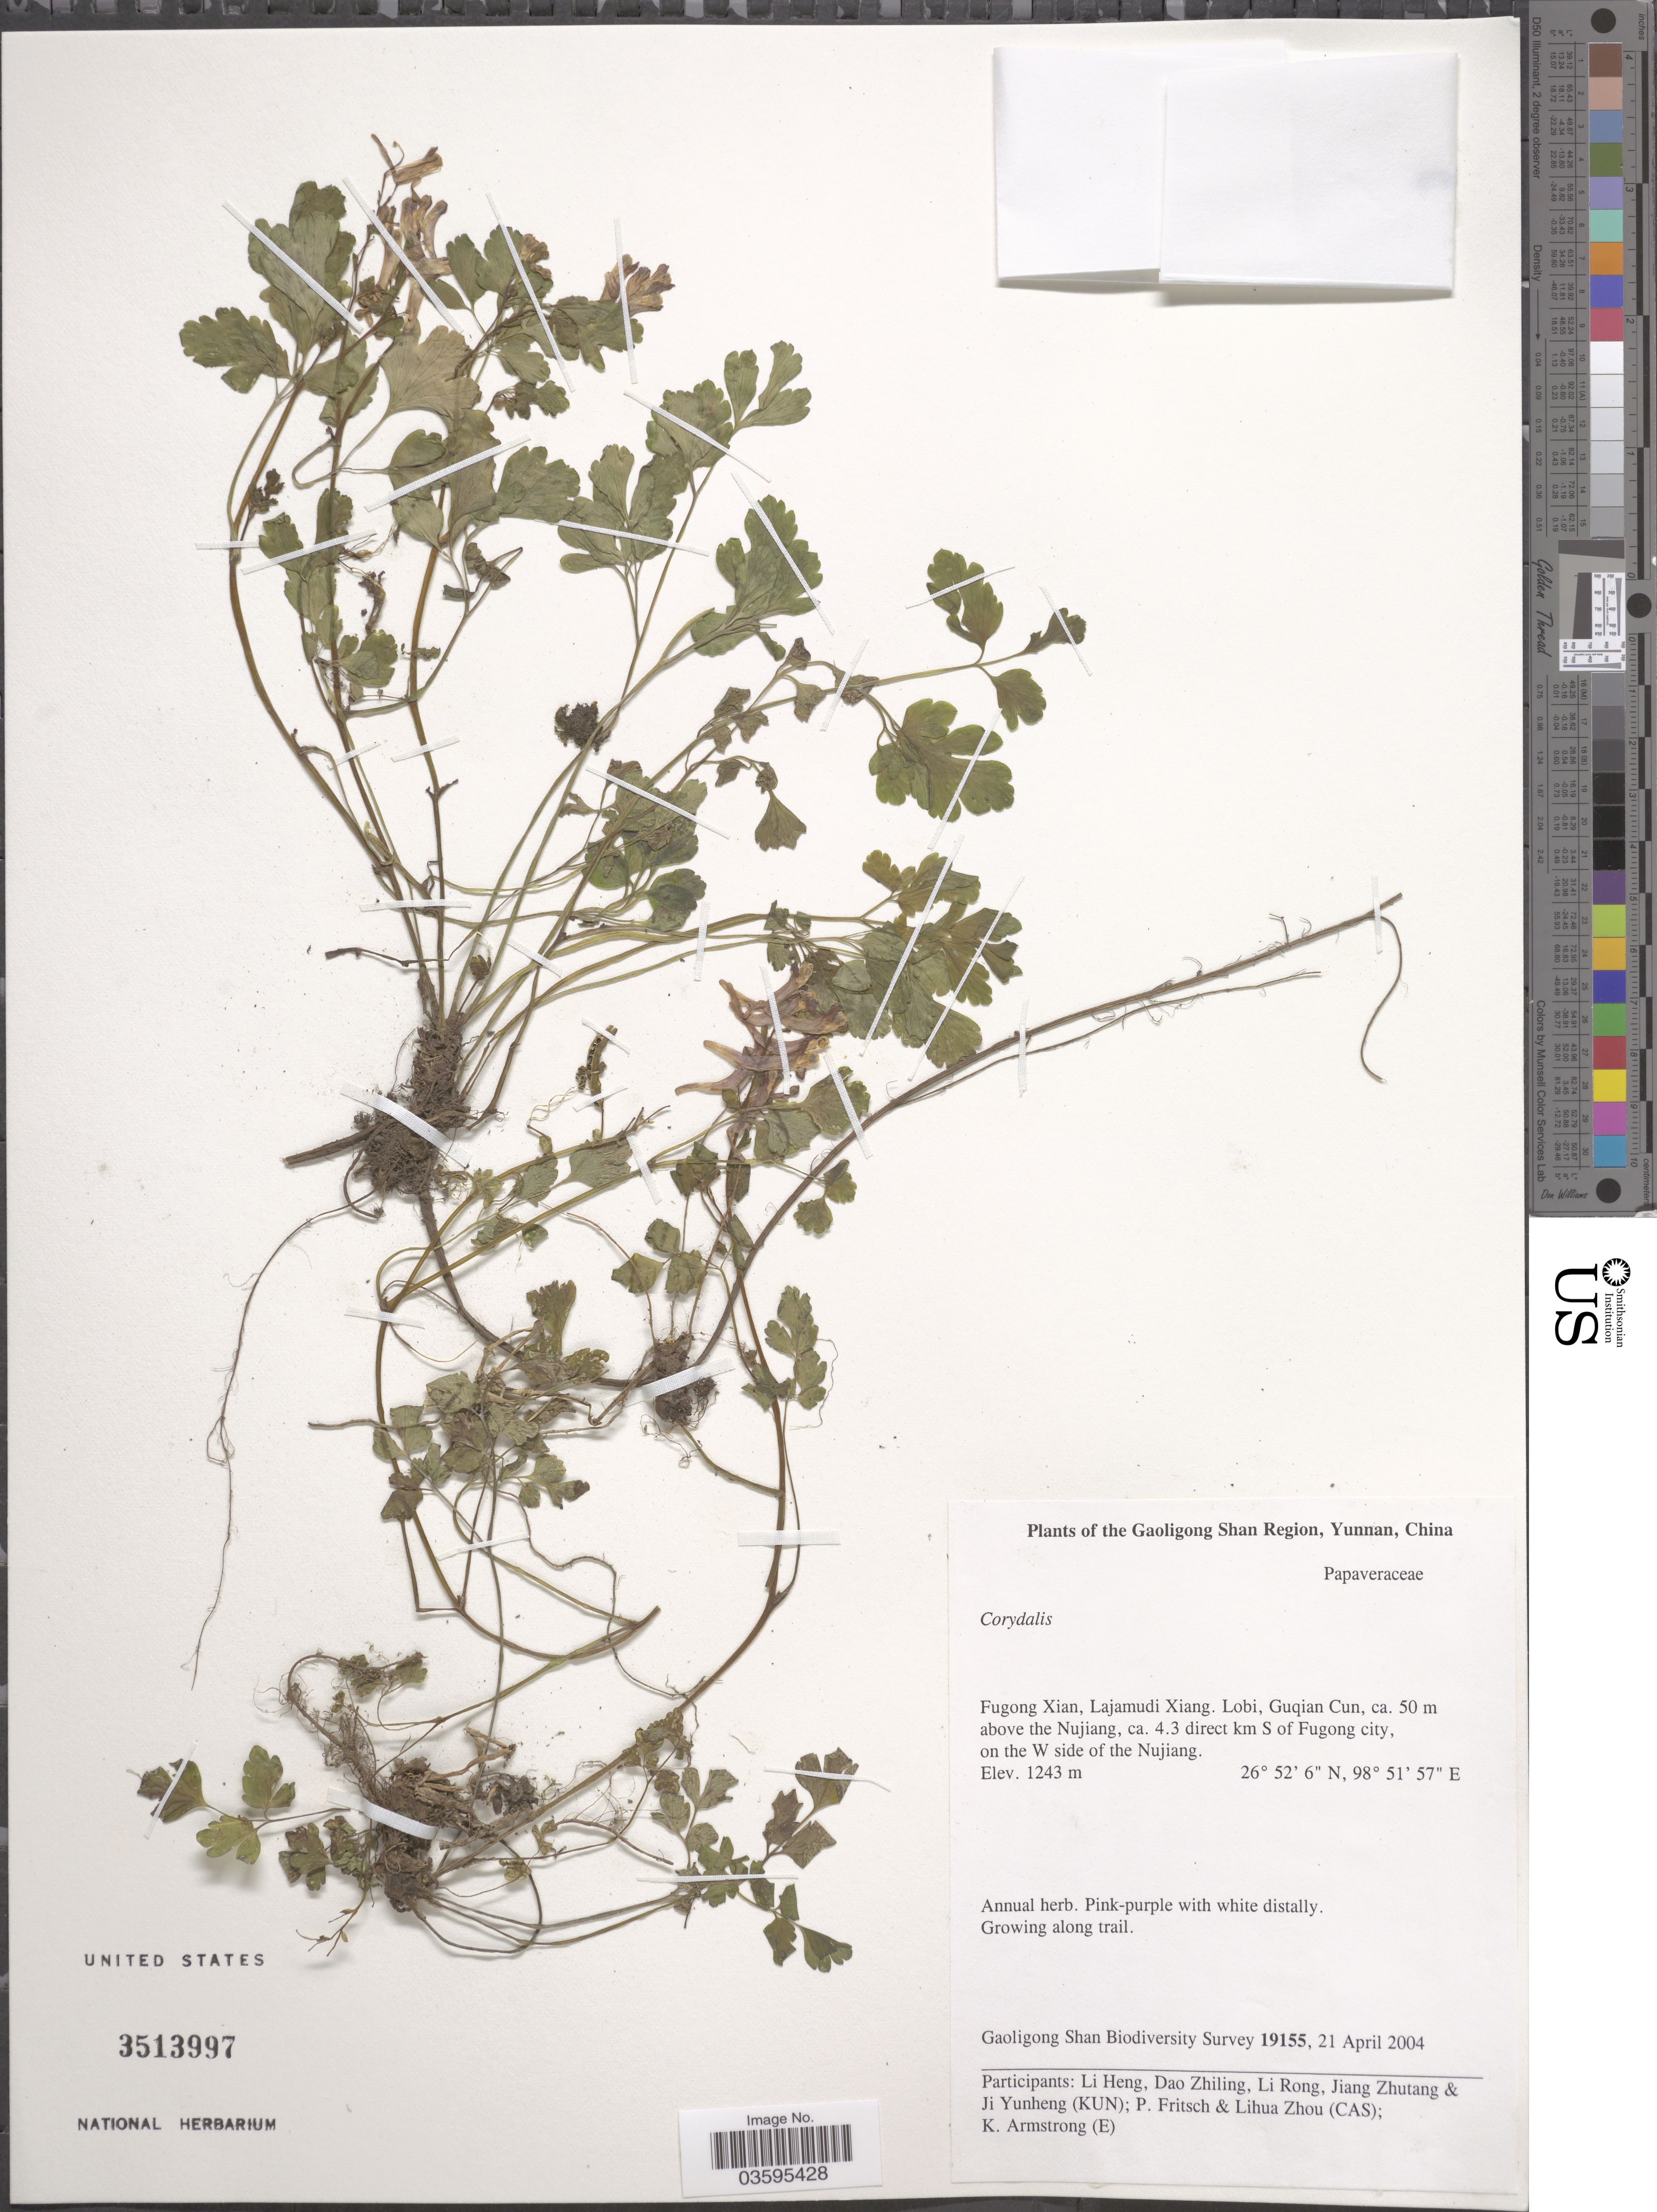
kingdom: Plantae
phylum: Tracheophyta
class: Magnoliopsida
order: Ranunculales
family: Papaveraceae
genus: Corydalis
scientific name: Corydalis sp.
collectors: Gaoligong Shan Biodiversity Survey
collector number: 19155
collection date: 2004-04-21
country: China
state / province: Yunnan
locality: Gaoligong Shan Region. Fugong Xian, Lajamudi Xiang. Lobi, Guqian Cun, ca. 50 m above the Nujiang, ca. 4.3 direct km S of Fugong city, on the W side of the Nujiang.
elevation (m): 1243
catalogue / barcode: US 3513997